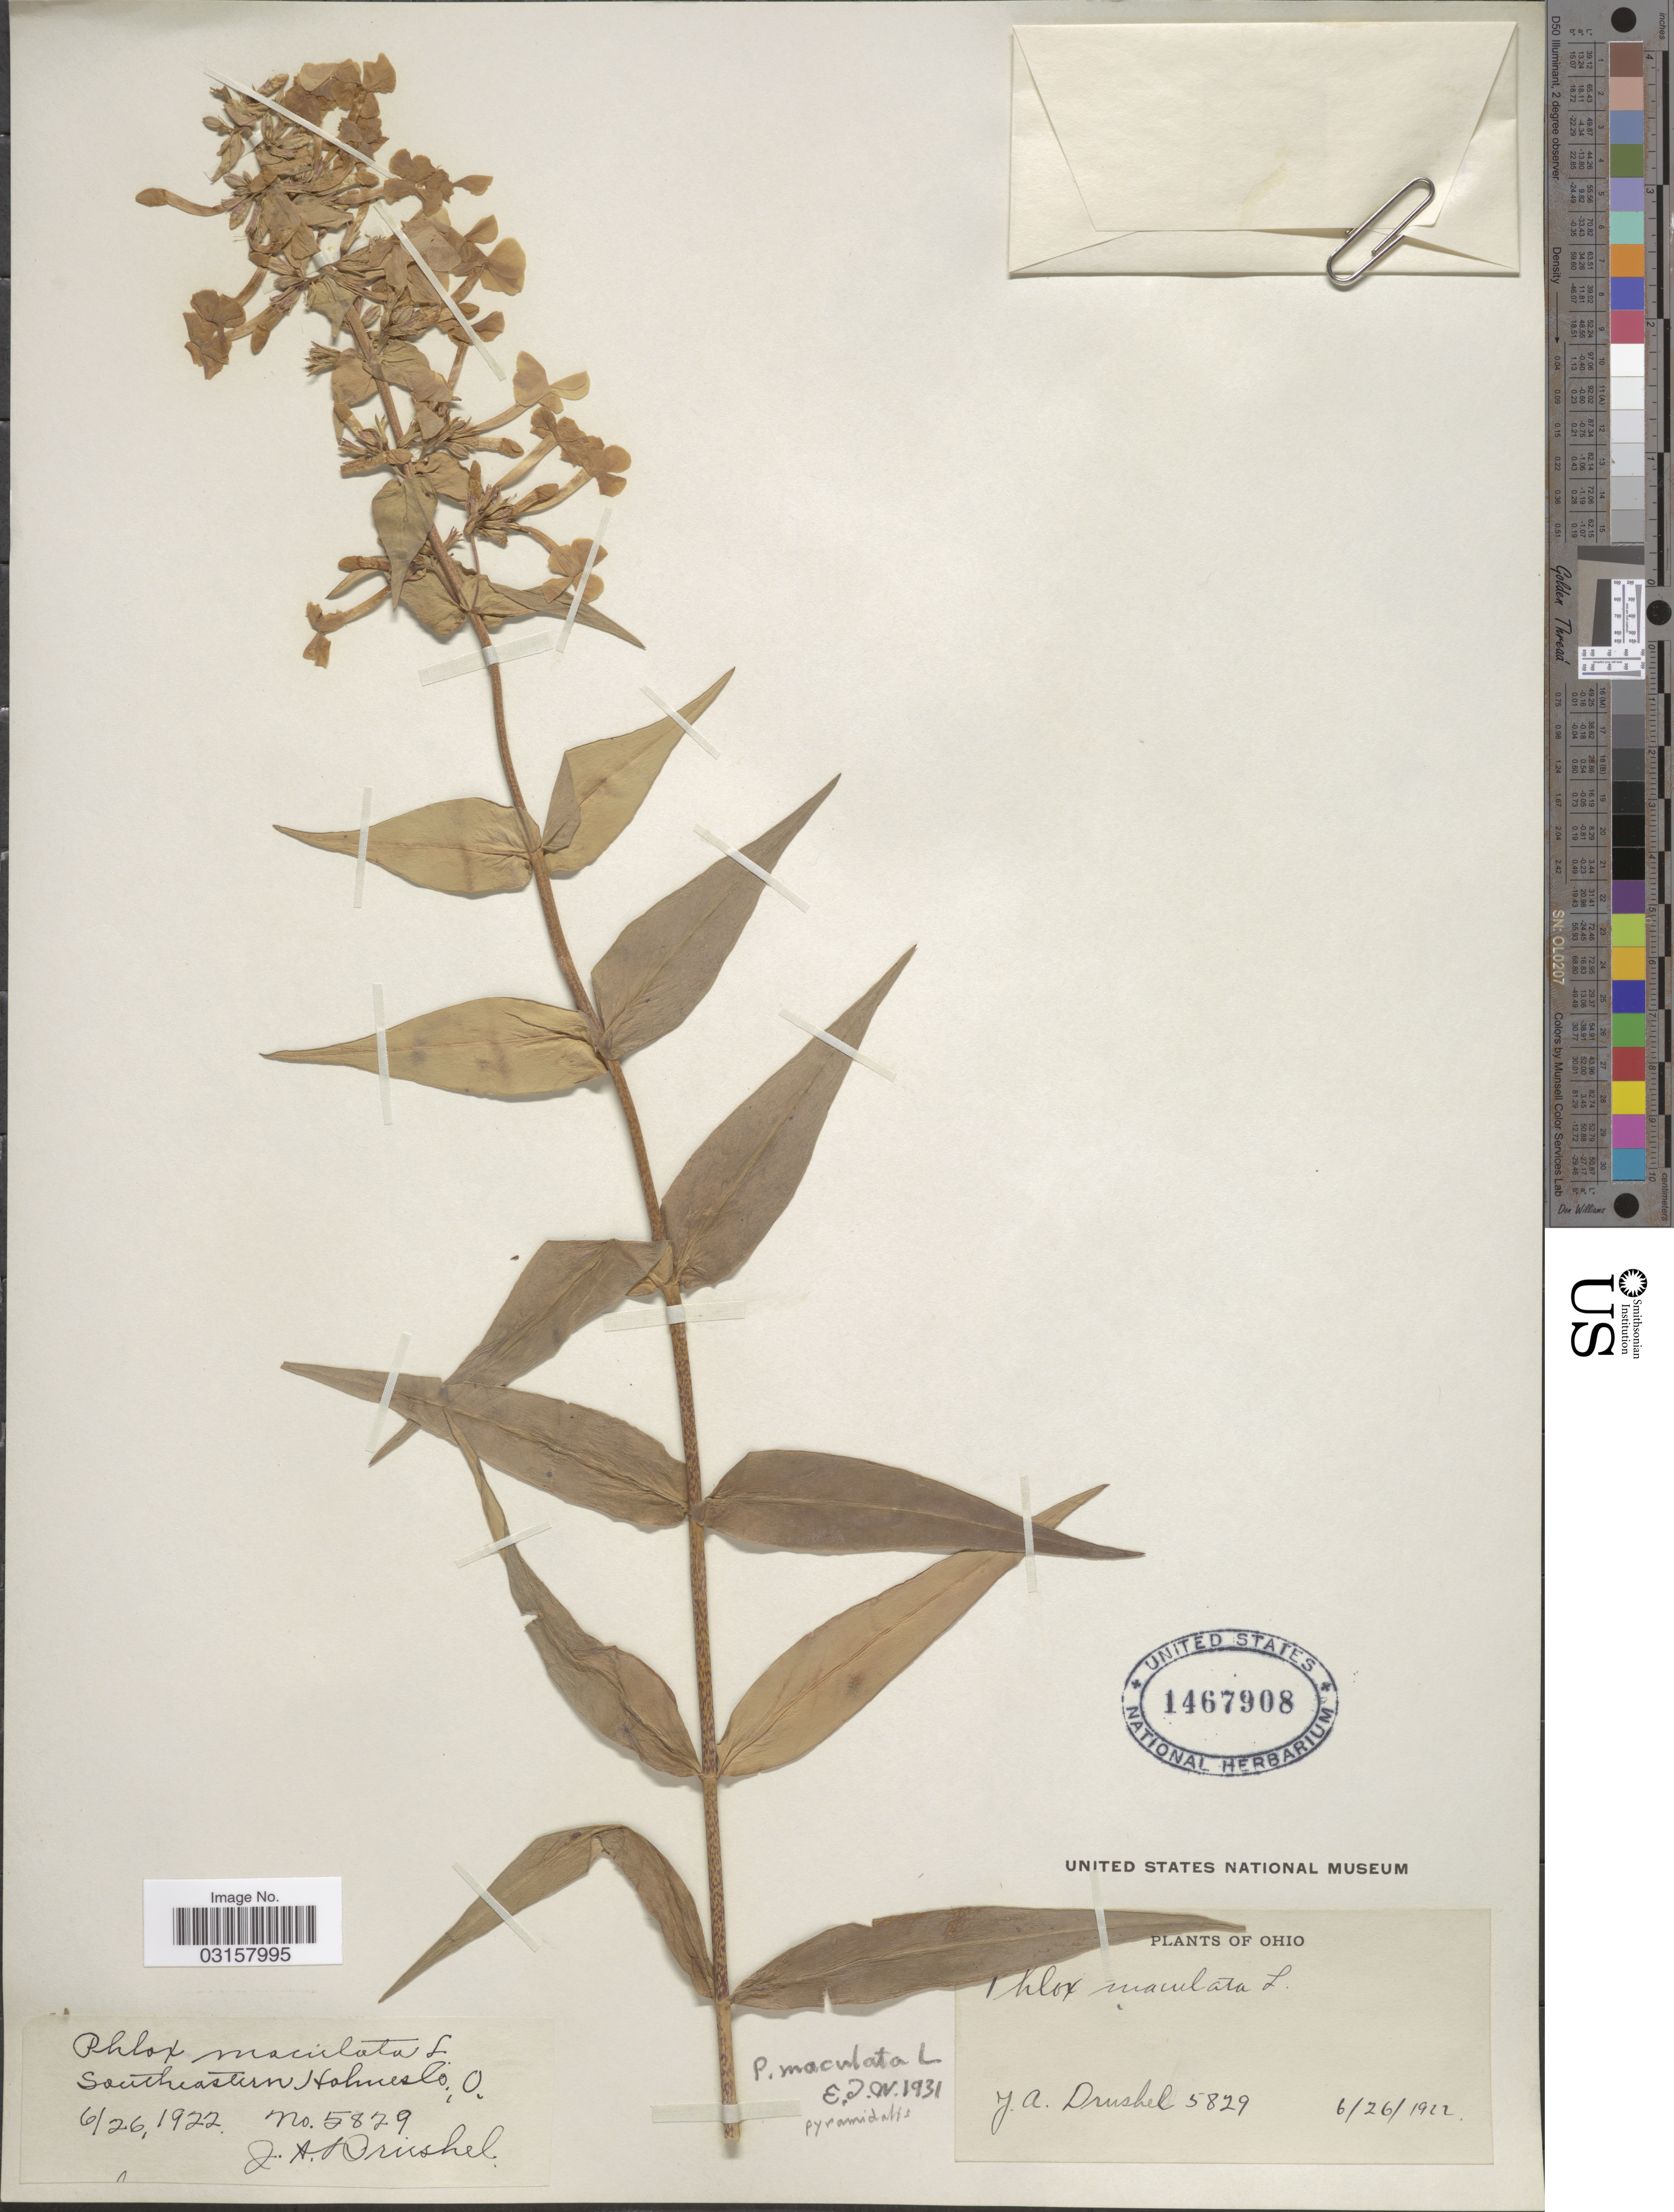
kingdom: Plantae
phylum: Tracheophyta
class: Magnoliopsida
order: Ericales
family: Polemoniaceae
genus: Phlox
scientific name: Phlox x pyramidalis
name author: (Sm.) Wherry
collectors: J. A. Drushel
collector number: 5829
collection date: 1922-06-26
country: United States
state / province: Ohio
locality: Southeastern Holmes Co.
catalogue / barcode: US 1467908